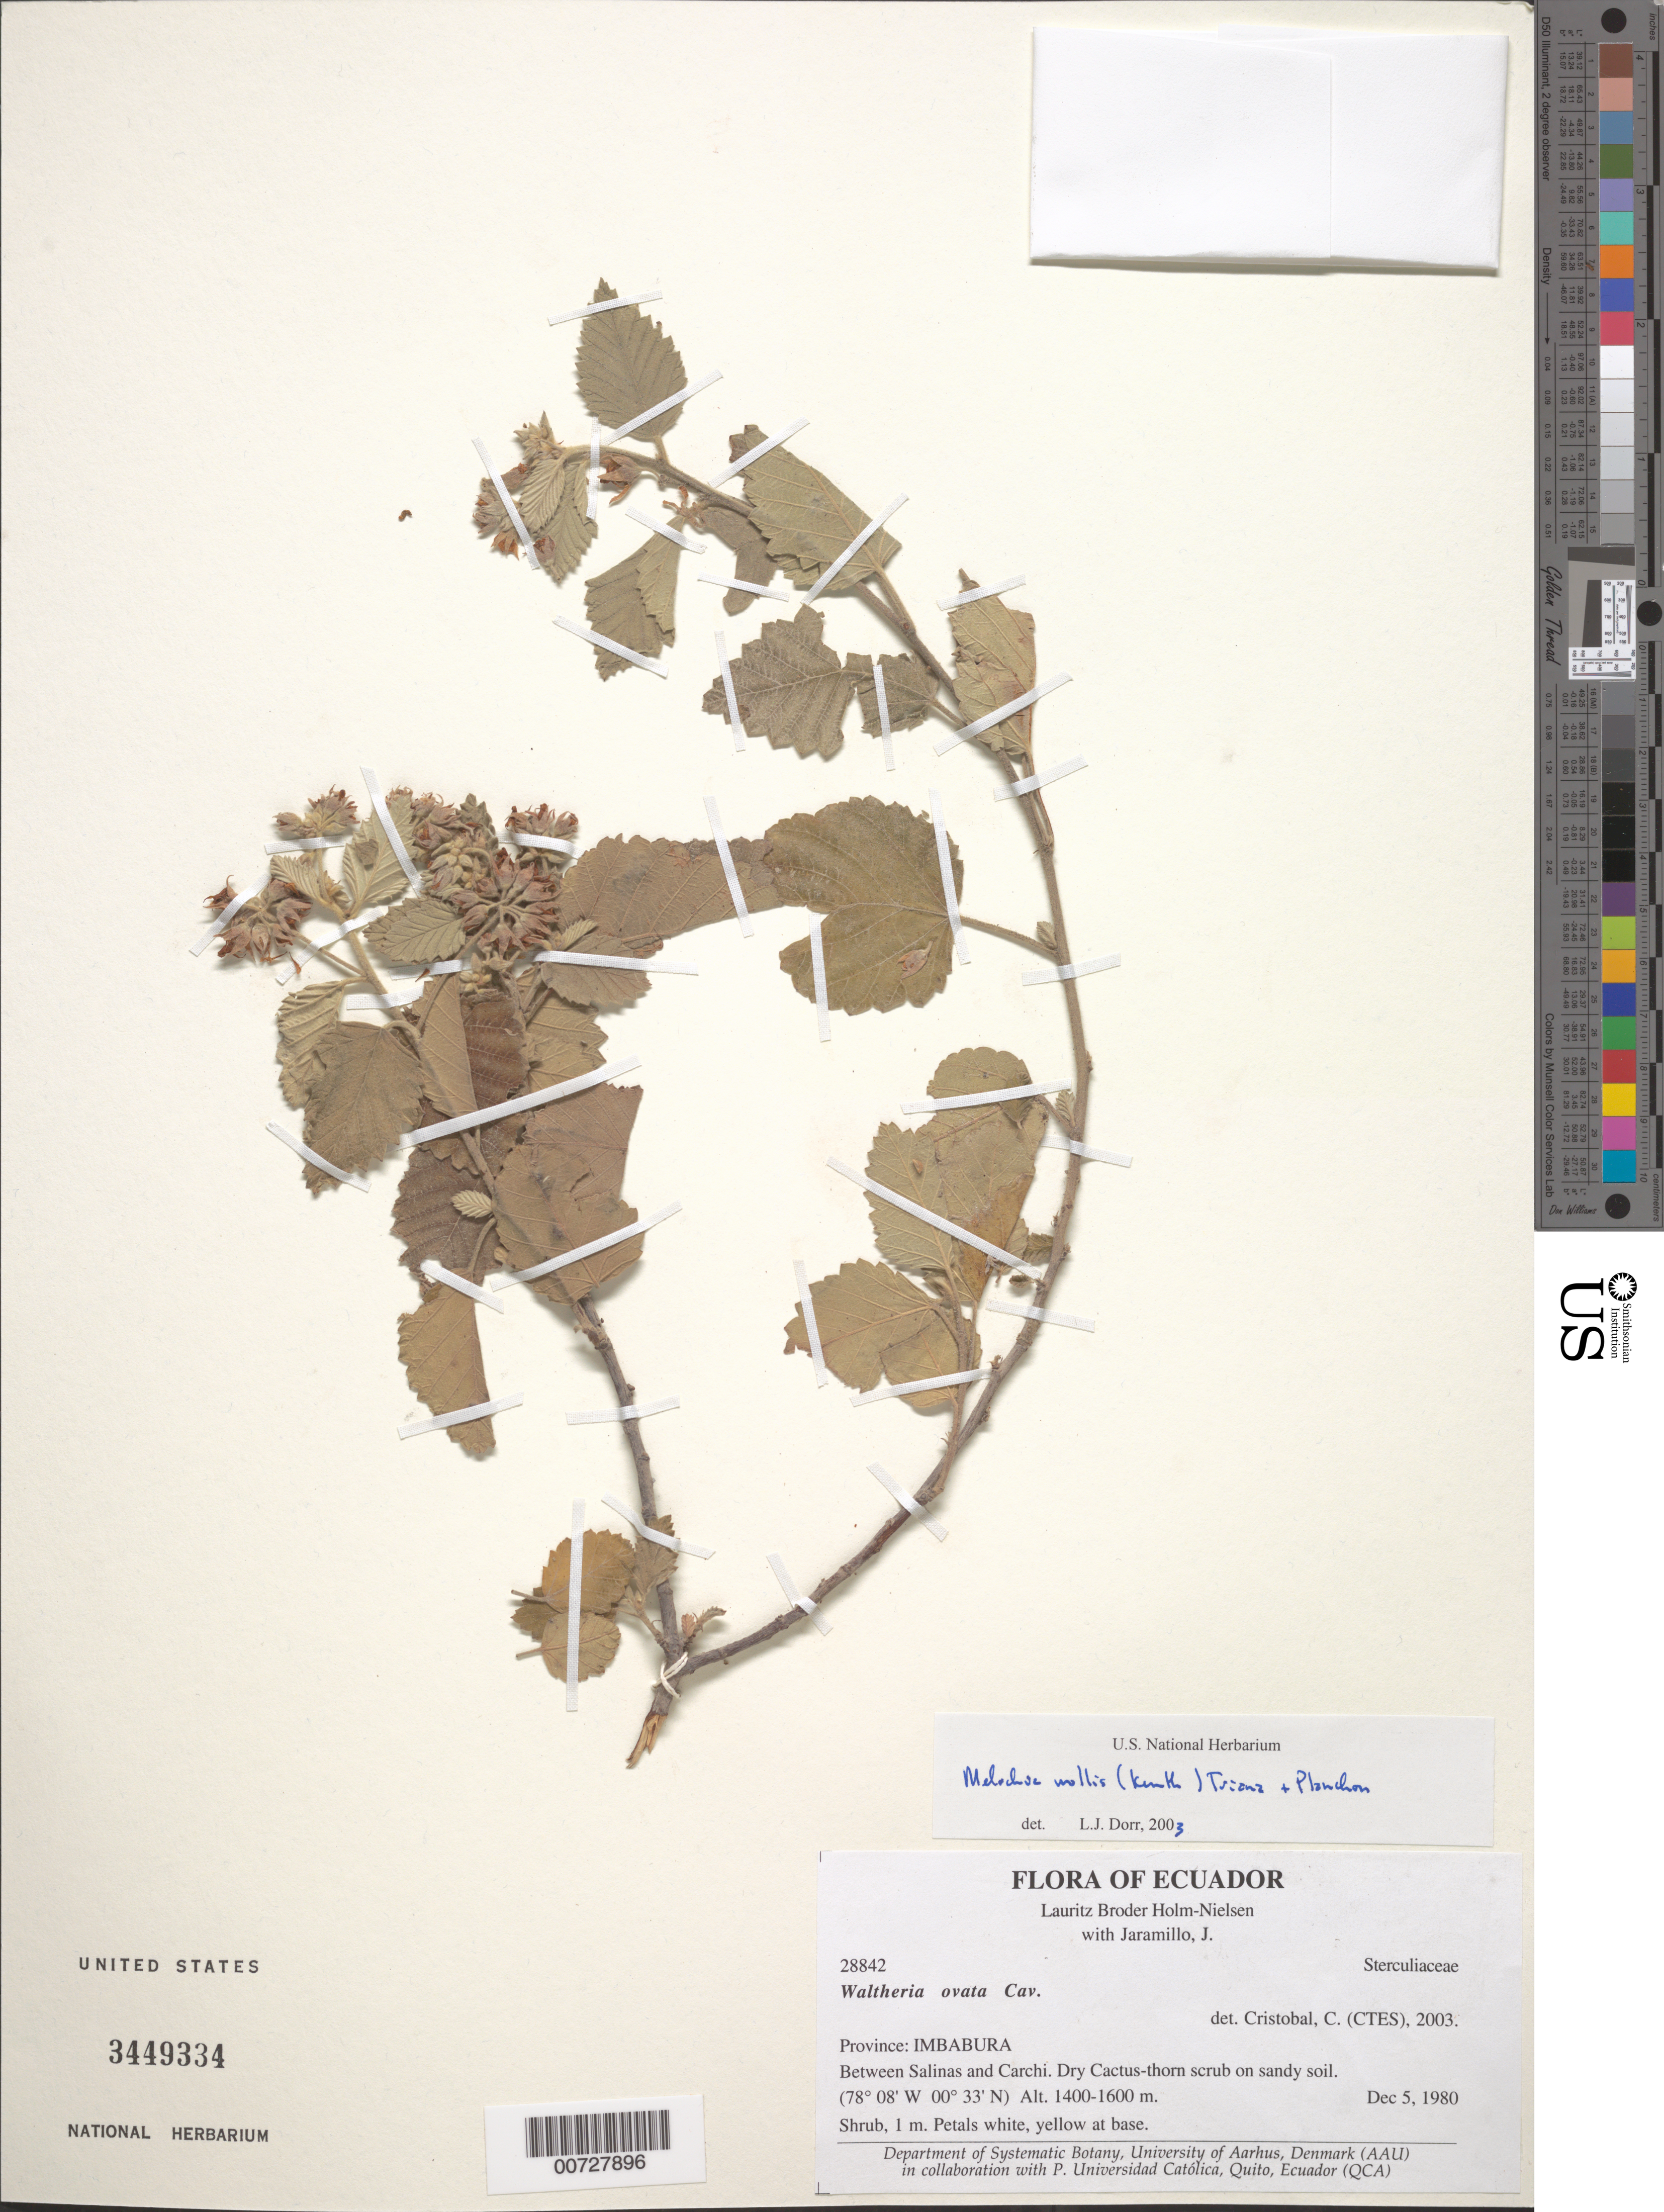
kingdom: Plantae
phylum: Tracheophyta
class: Magnoliopsida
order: Malvales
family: Malvaceae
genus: Waltheria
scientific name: Waltheria ovata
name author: Cav.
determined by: Cristóbal, C. L.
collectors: L. B. Holm-Nielsen, J. L. Jaramillo & F. Coello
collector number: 28842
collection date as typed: Dec 5, 1980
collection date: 1980-12-05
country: Ecuador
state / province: Imbabura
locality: Between Salinas and Carchi.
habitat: Dry cactus-thorn scrub on sandy soil.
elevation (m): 1400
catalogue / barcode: US 3449334